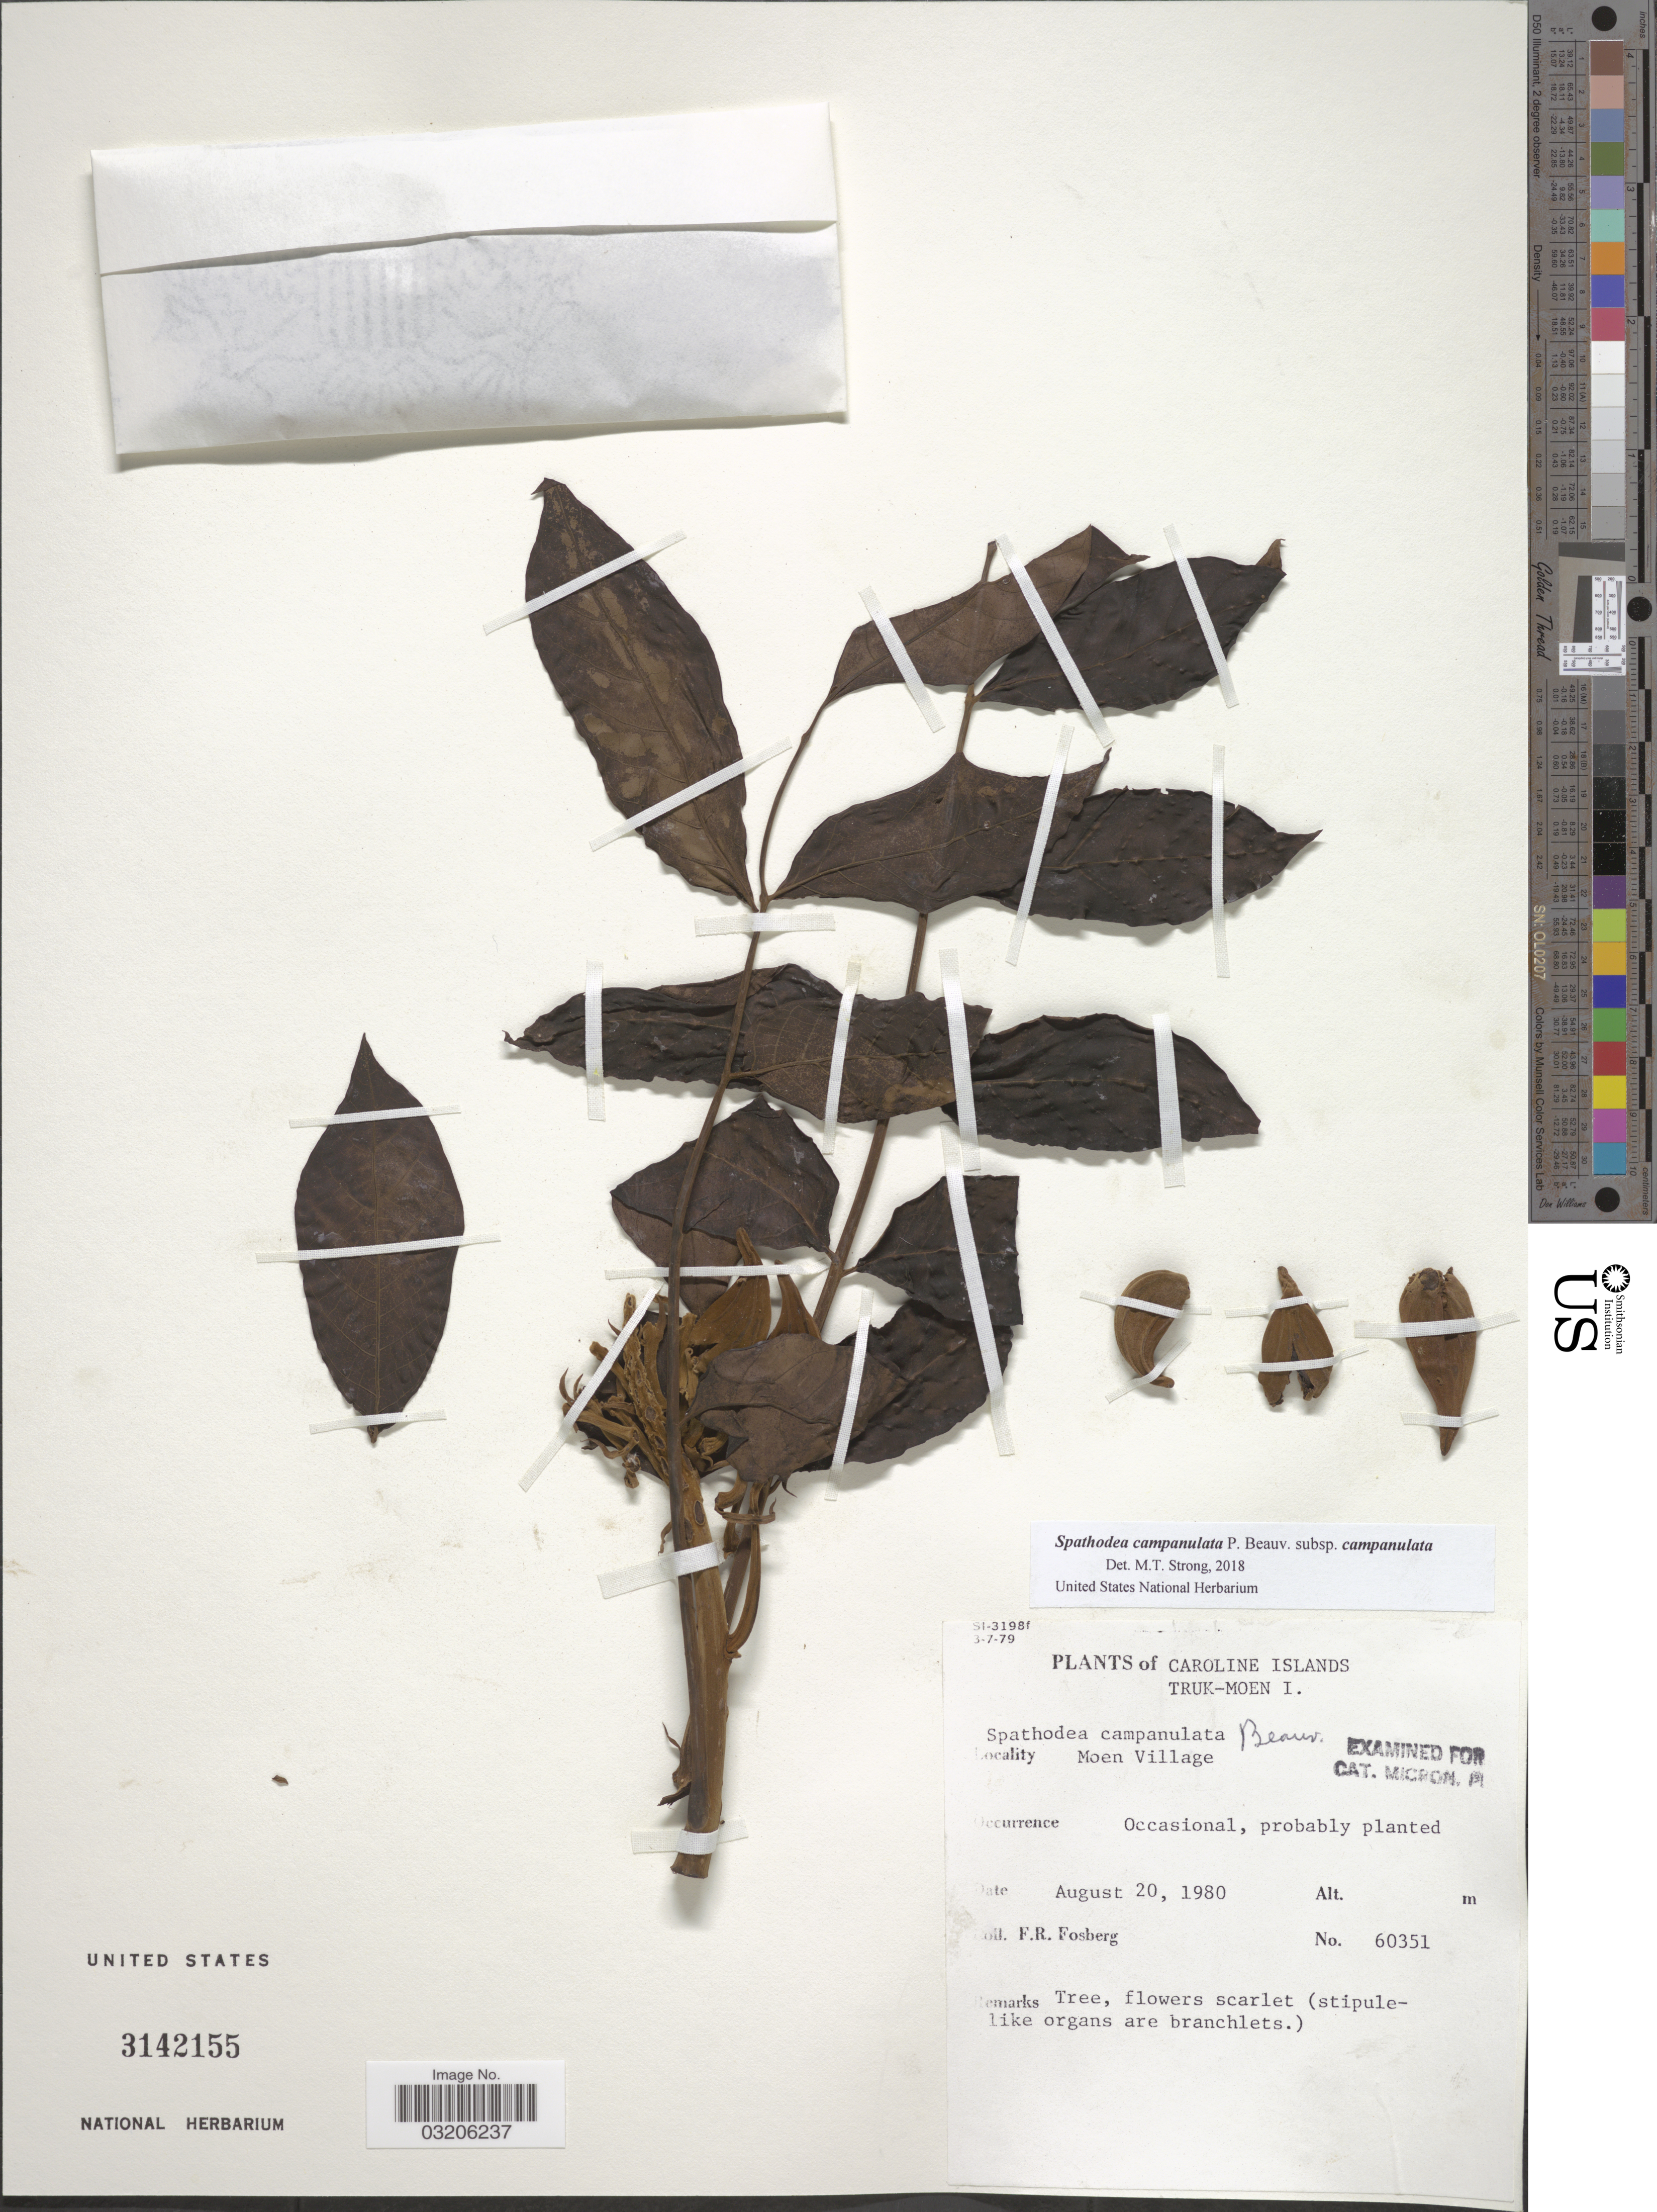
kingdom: Plantae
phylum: Tracheophyta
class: Magnoliopsida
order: Lamiales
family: Bignoniaceae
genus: Spathodea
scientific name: Spathodea campanulata subsp. campanulata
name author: P. Beauv.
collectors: F. R. Fosberg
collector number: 60351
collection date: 1980-08-20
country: Micronesia, Federated States of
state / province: Truk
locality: Caroline Islands. Truk-Moen I. Moen Village.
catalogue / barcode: US 3142155